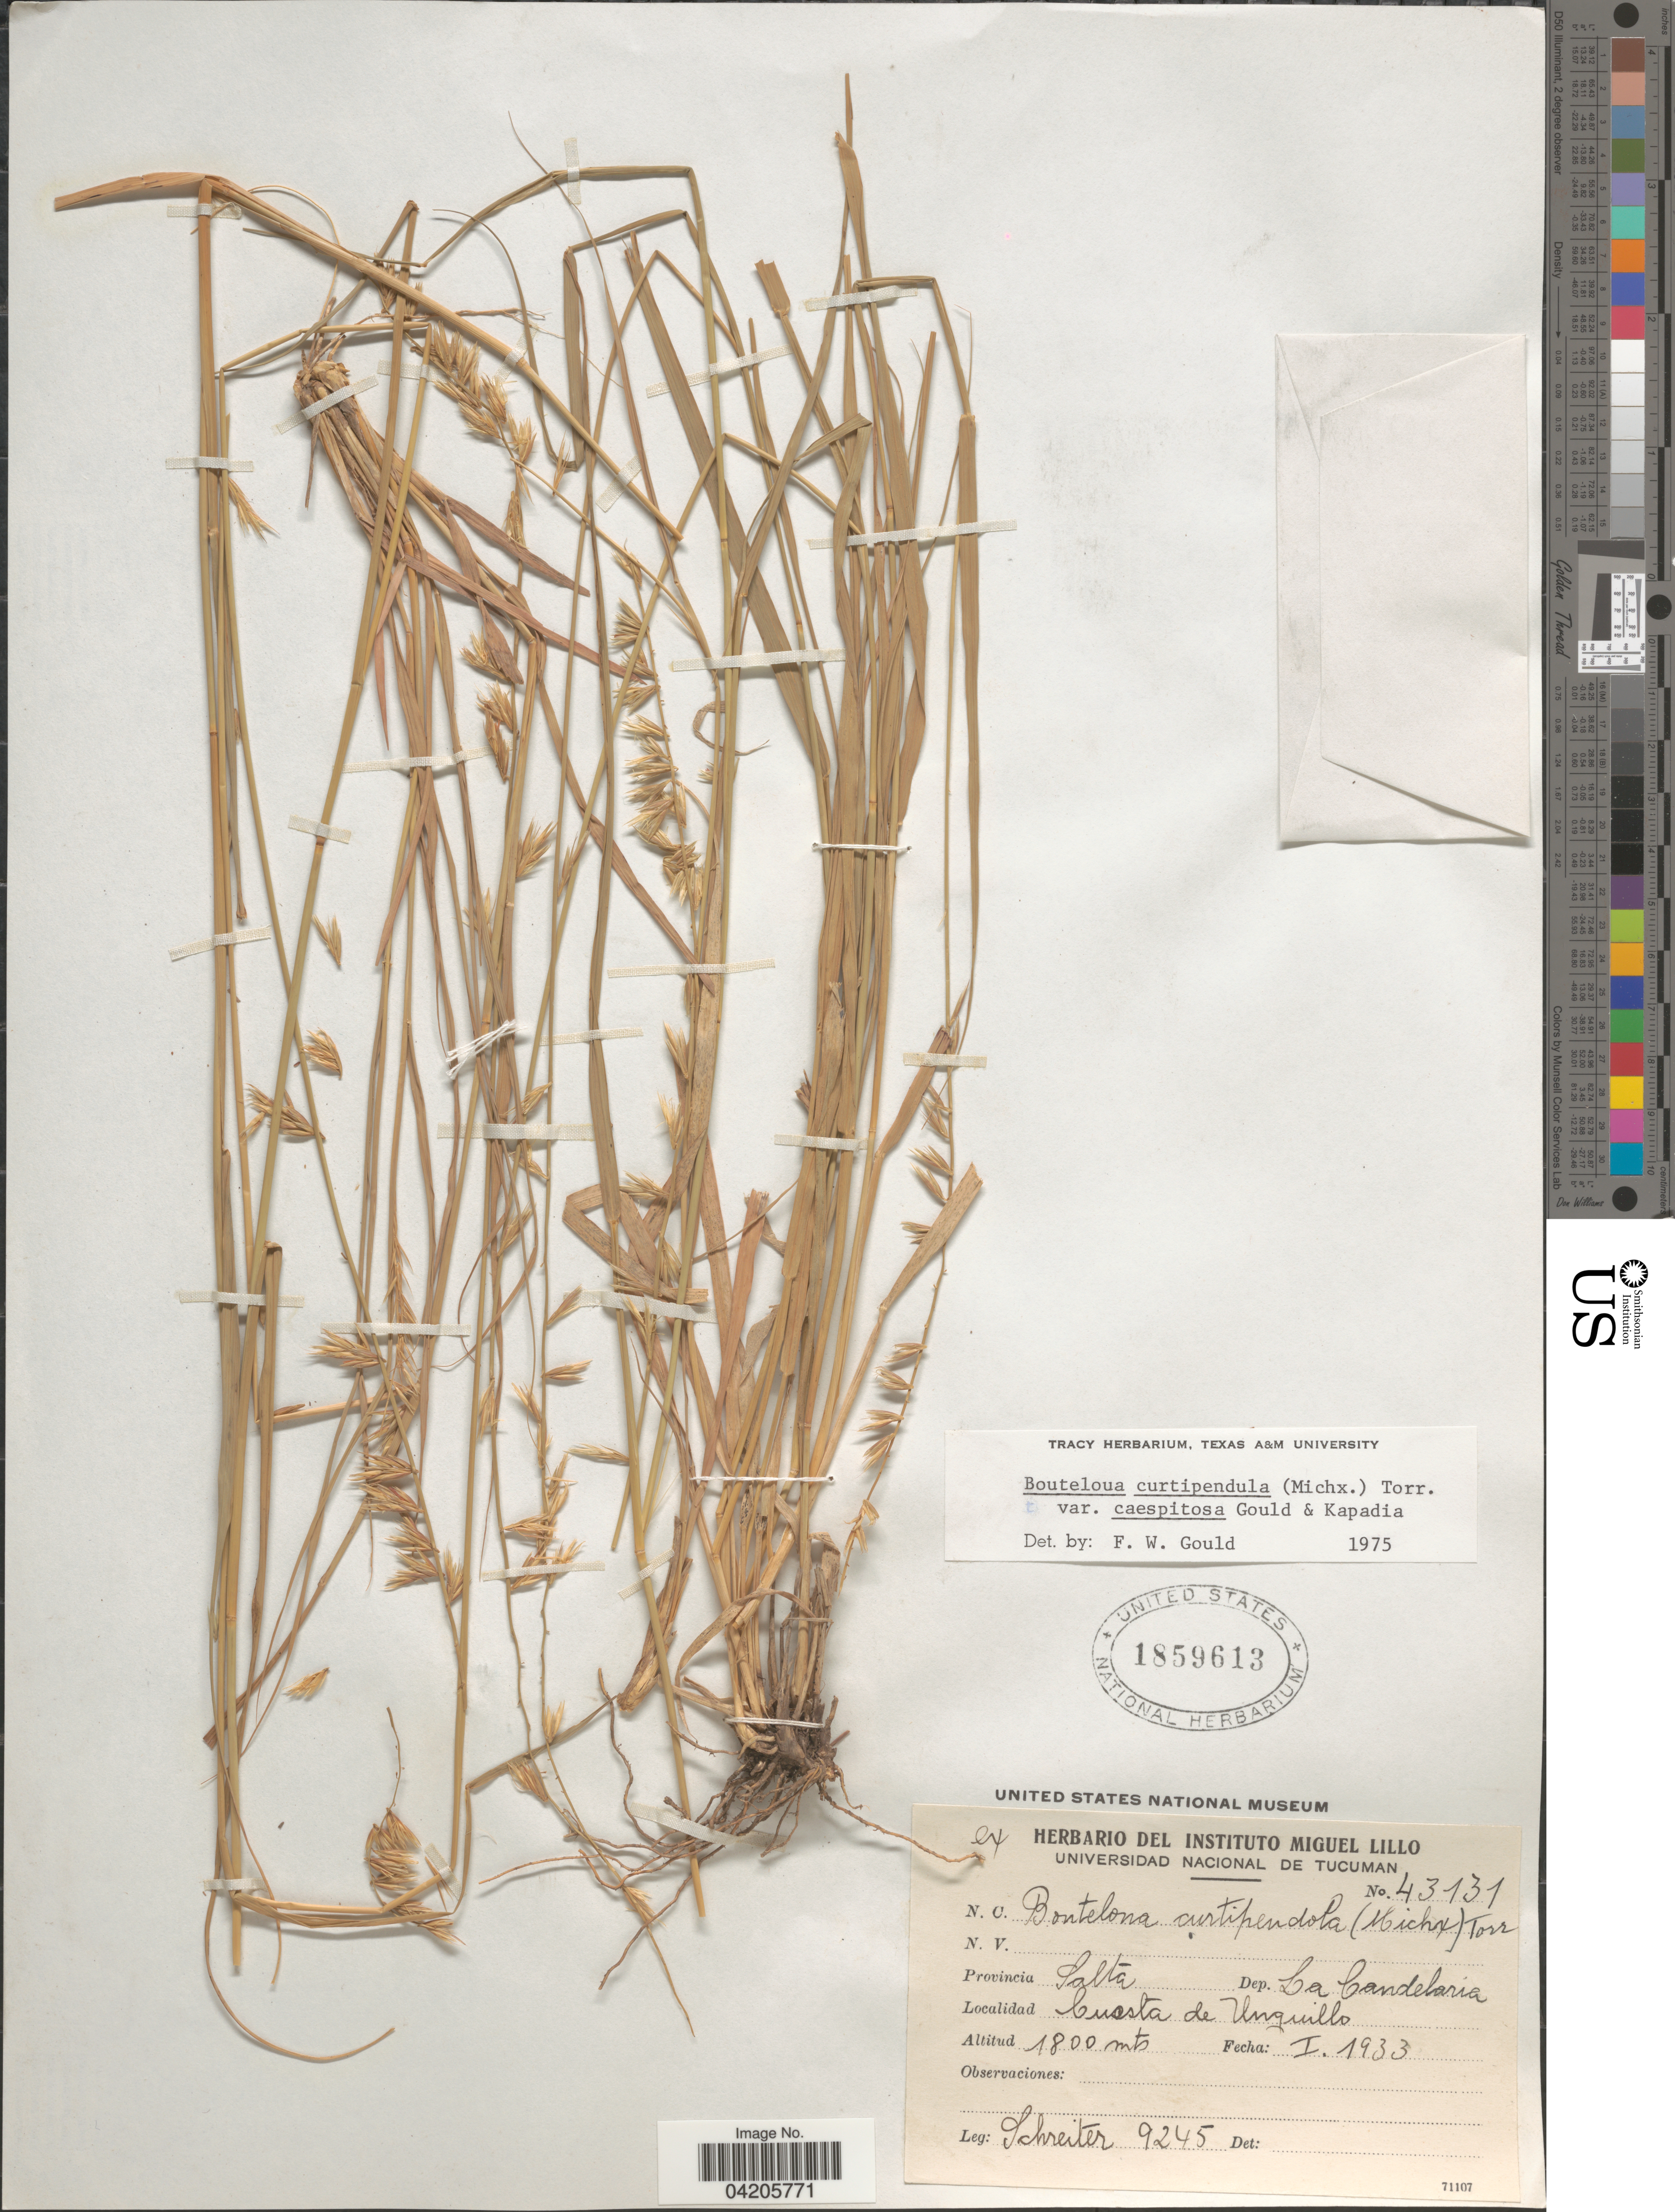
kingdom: Plantae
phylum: Tracheophyta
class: Liliopsida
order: Poales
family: Poaceae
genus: Bouteloua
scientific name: Bouteloua curtipendula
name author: (Michx.) Torr.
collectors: -. Schreiter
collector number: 9245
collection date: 1933-01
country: Argentina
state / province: Salta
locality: Dep. La Candelaria. Cuesta de Unquillo.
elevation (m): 1800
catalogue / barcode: US 1859613